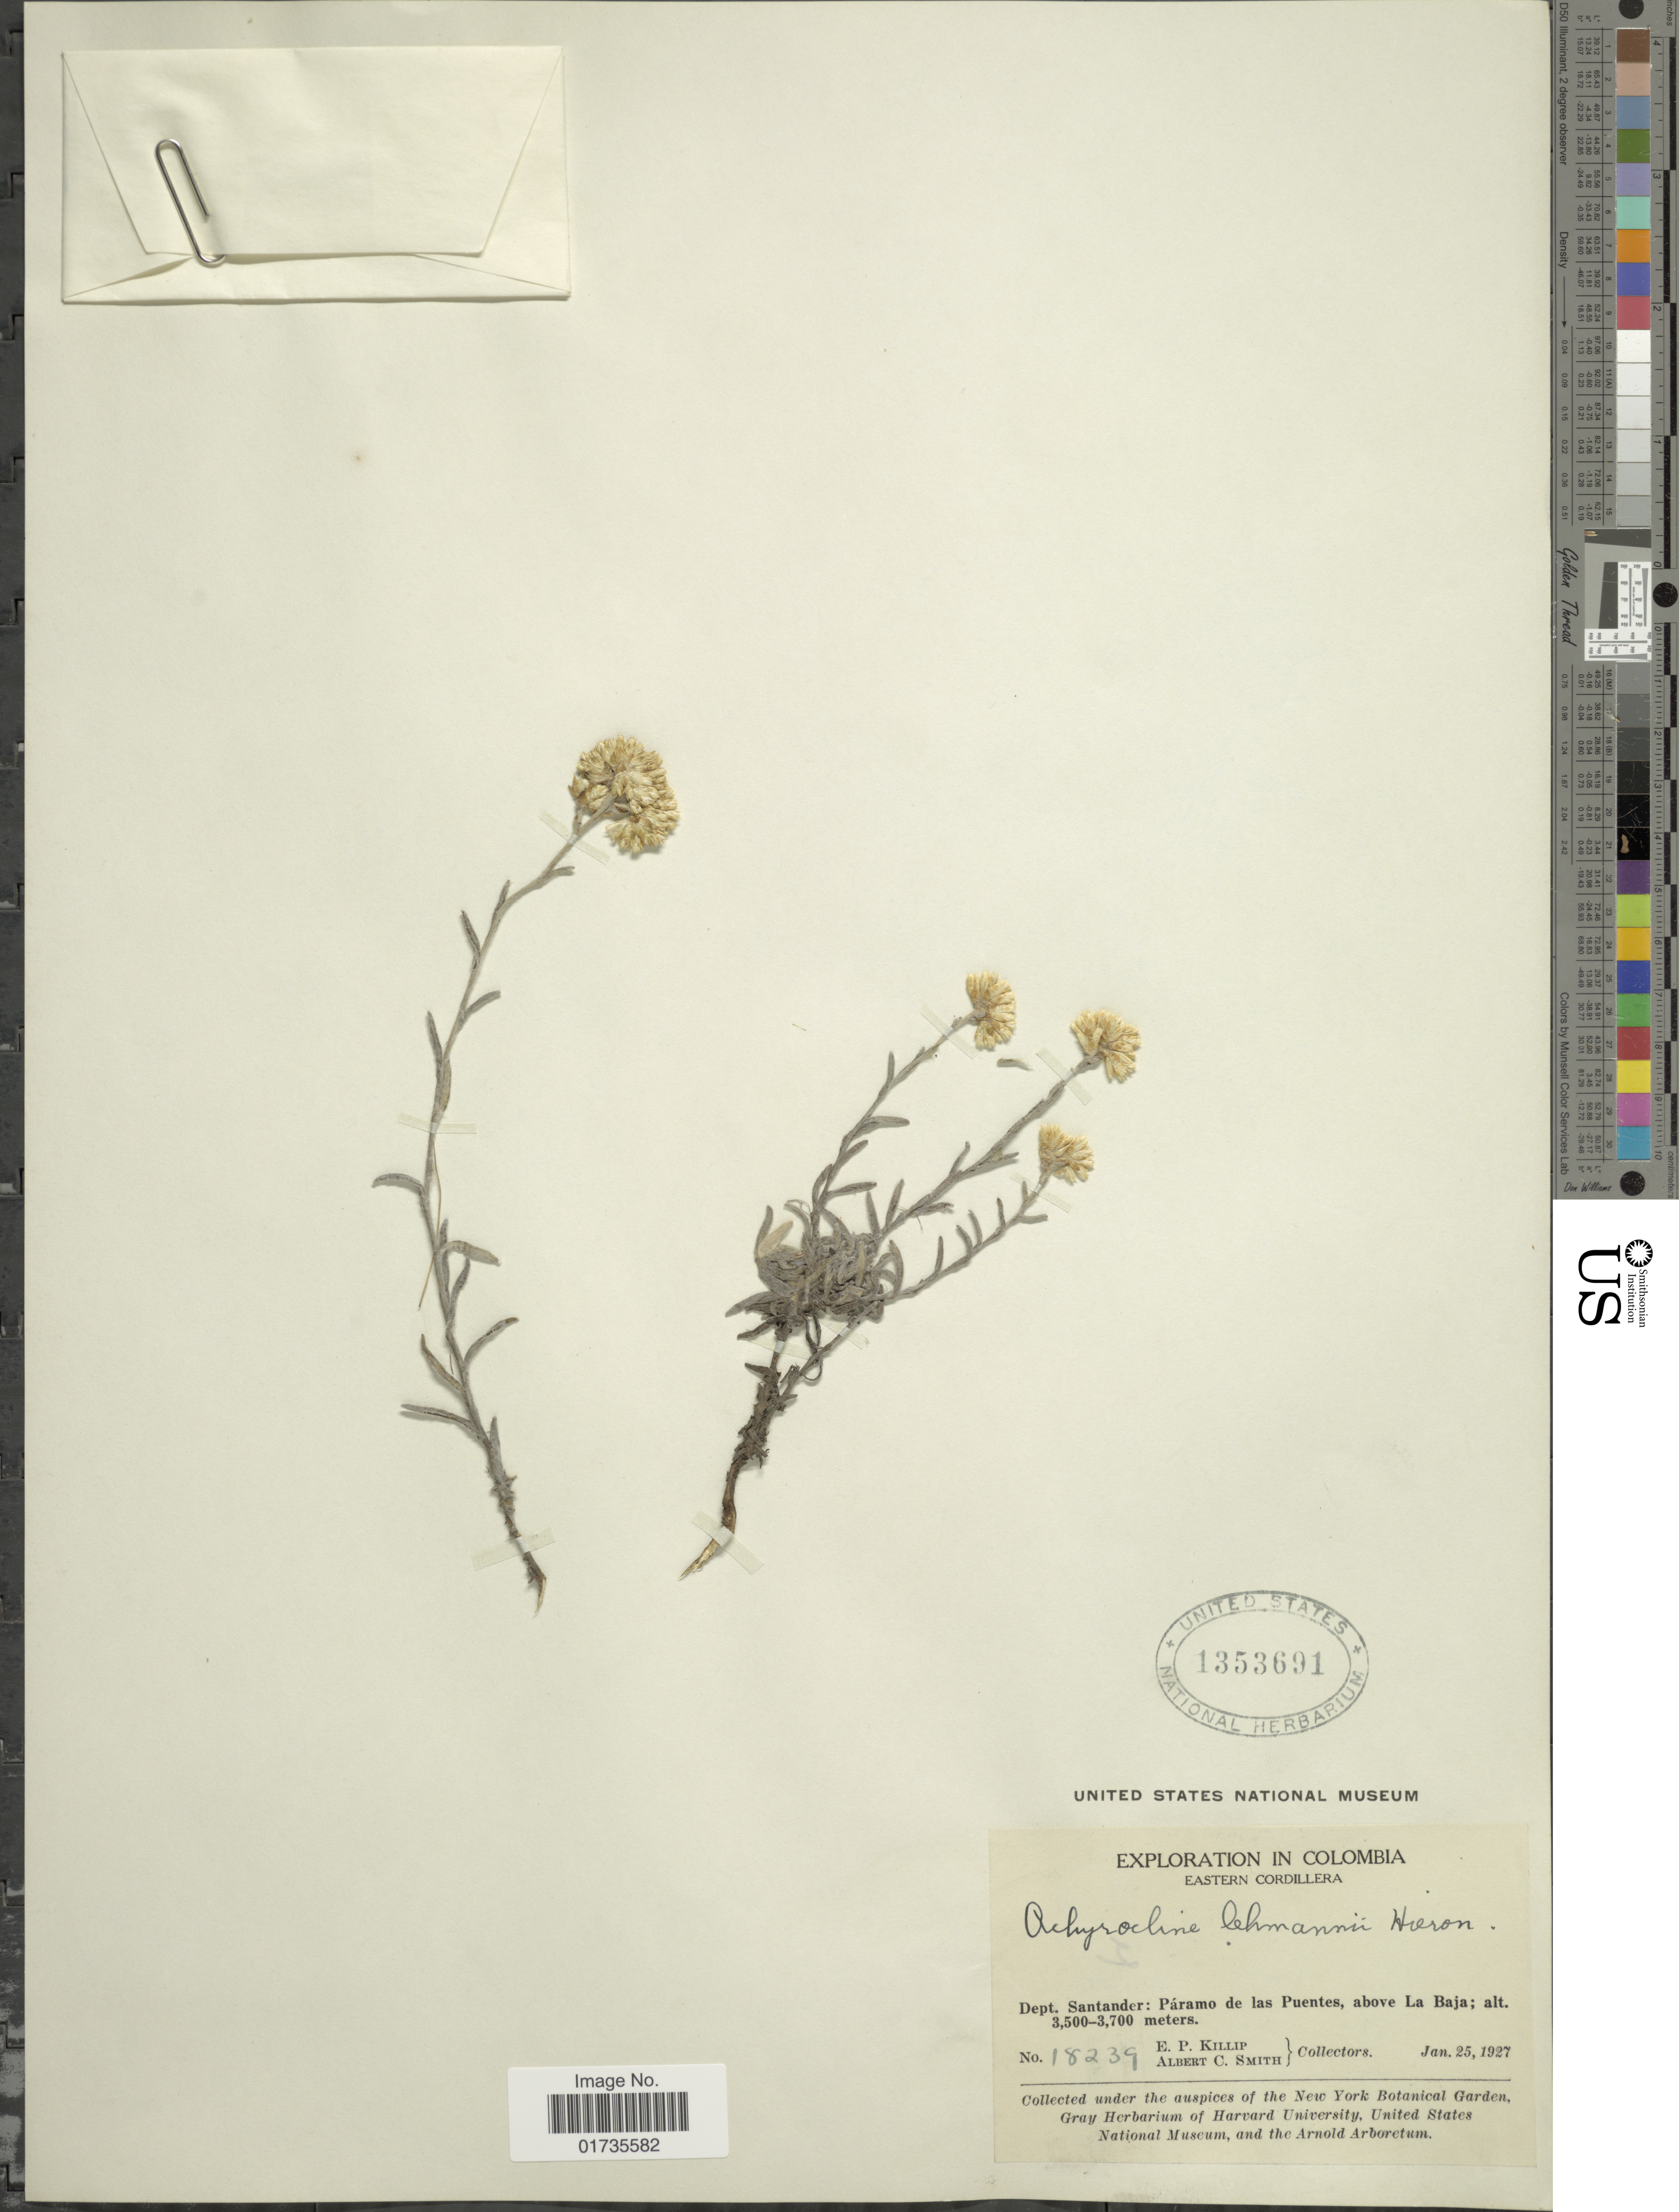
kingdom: Plantae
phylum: Tracheophyta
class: Magnoliopsida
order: Asterales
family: Asteraceae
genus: Achyrocline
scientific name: Achyrocline lehmanni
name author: Hieron.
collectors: E. P. Killip & A. C. Smith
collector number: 18239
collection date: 1927-01-25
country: Colombia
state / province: Santander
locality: Colombia, Eastern Cordillera. Dept. Santander: Paramo de las Puentes, above La Baja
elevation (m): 3500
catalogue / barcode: US 1353691